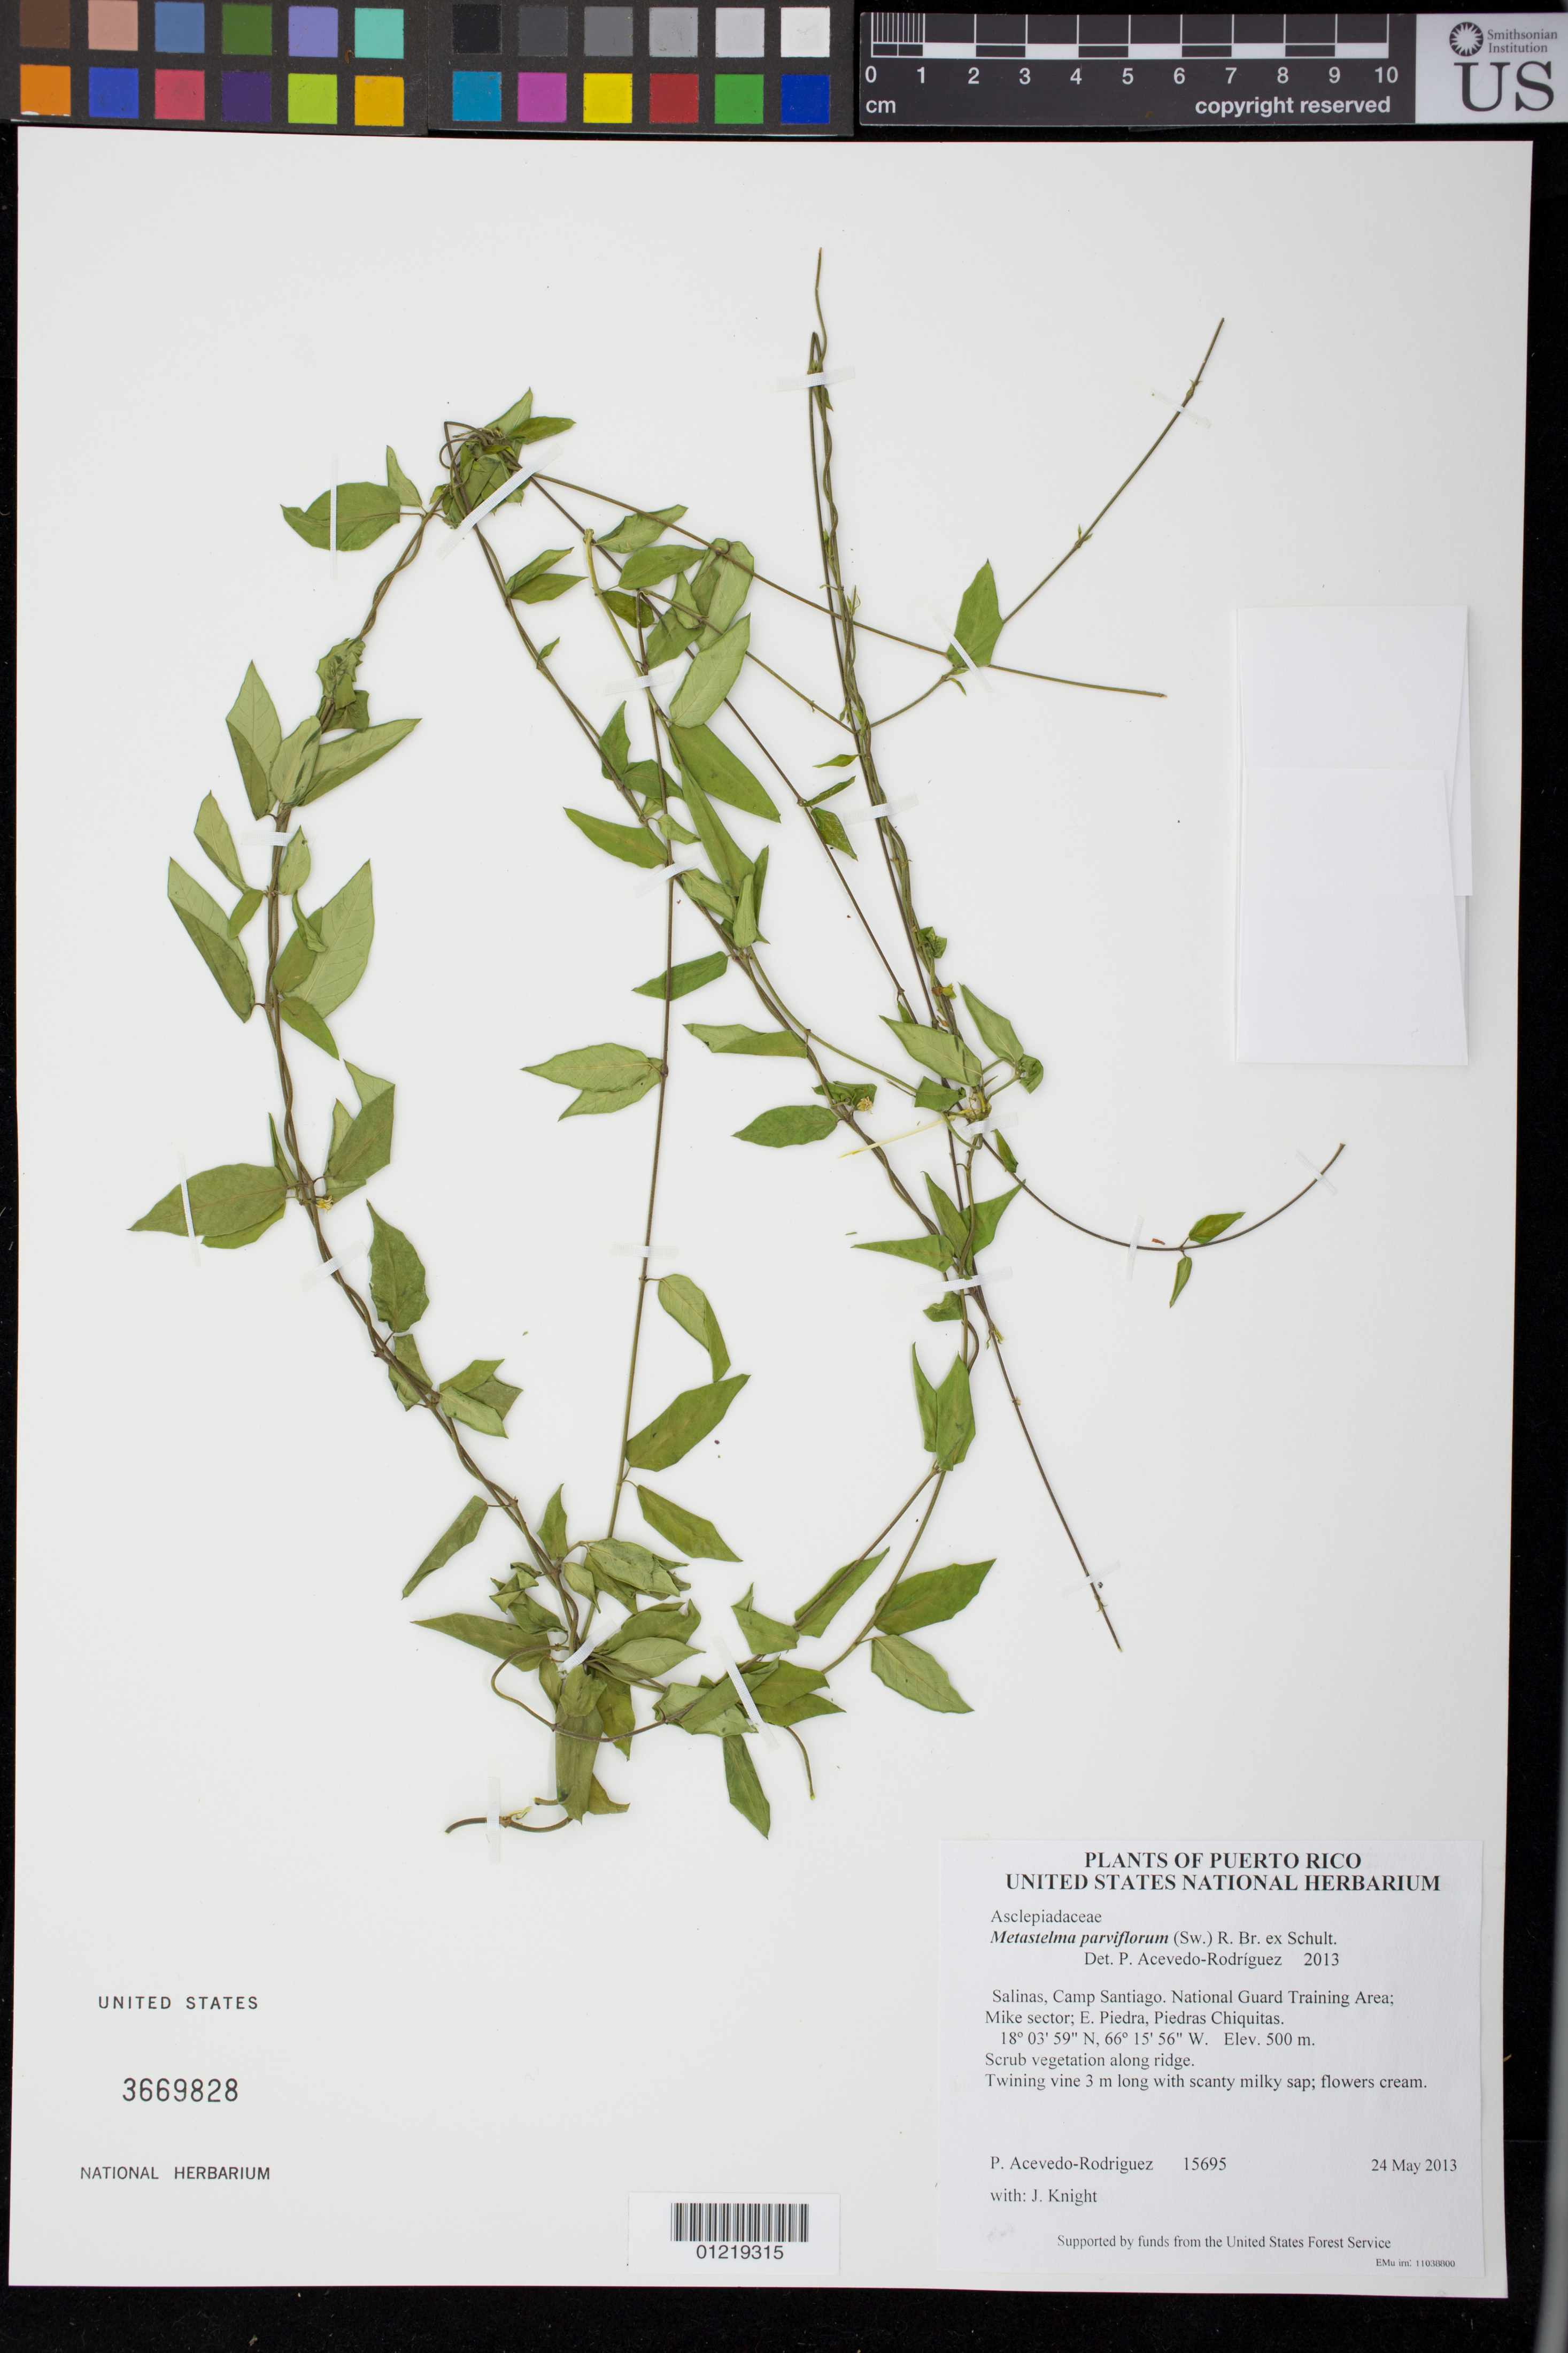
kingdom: Plantae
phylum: Tracheophyta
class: Magnoliopsida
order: Gentianales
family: Apocynaceae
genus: Metastelma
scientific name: Metastelma parviflorum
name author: (Sw.) Schult.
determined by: Acevedo-Rodríguez, P., (BOT), Smithsonian Institution - National Museum of Natural History (UNITED STATES)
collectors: P. Acevedo-Rodr. & J. Knight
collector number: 15695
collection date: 2013-05-24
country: Puerto Rico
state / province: Salinas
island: Puerto Rico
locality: Camp Santiago. National Guard Training Area; Mike sector; E. Piedra, Piedras Chiquitas.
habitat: Scrub vegetation along ridge.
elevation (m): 500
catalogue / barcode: US 3669828